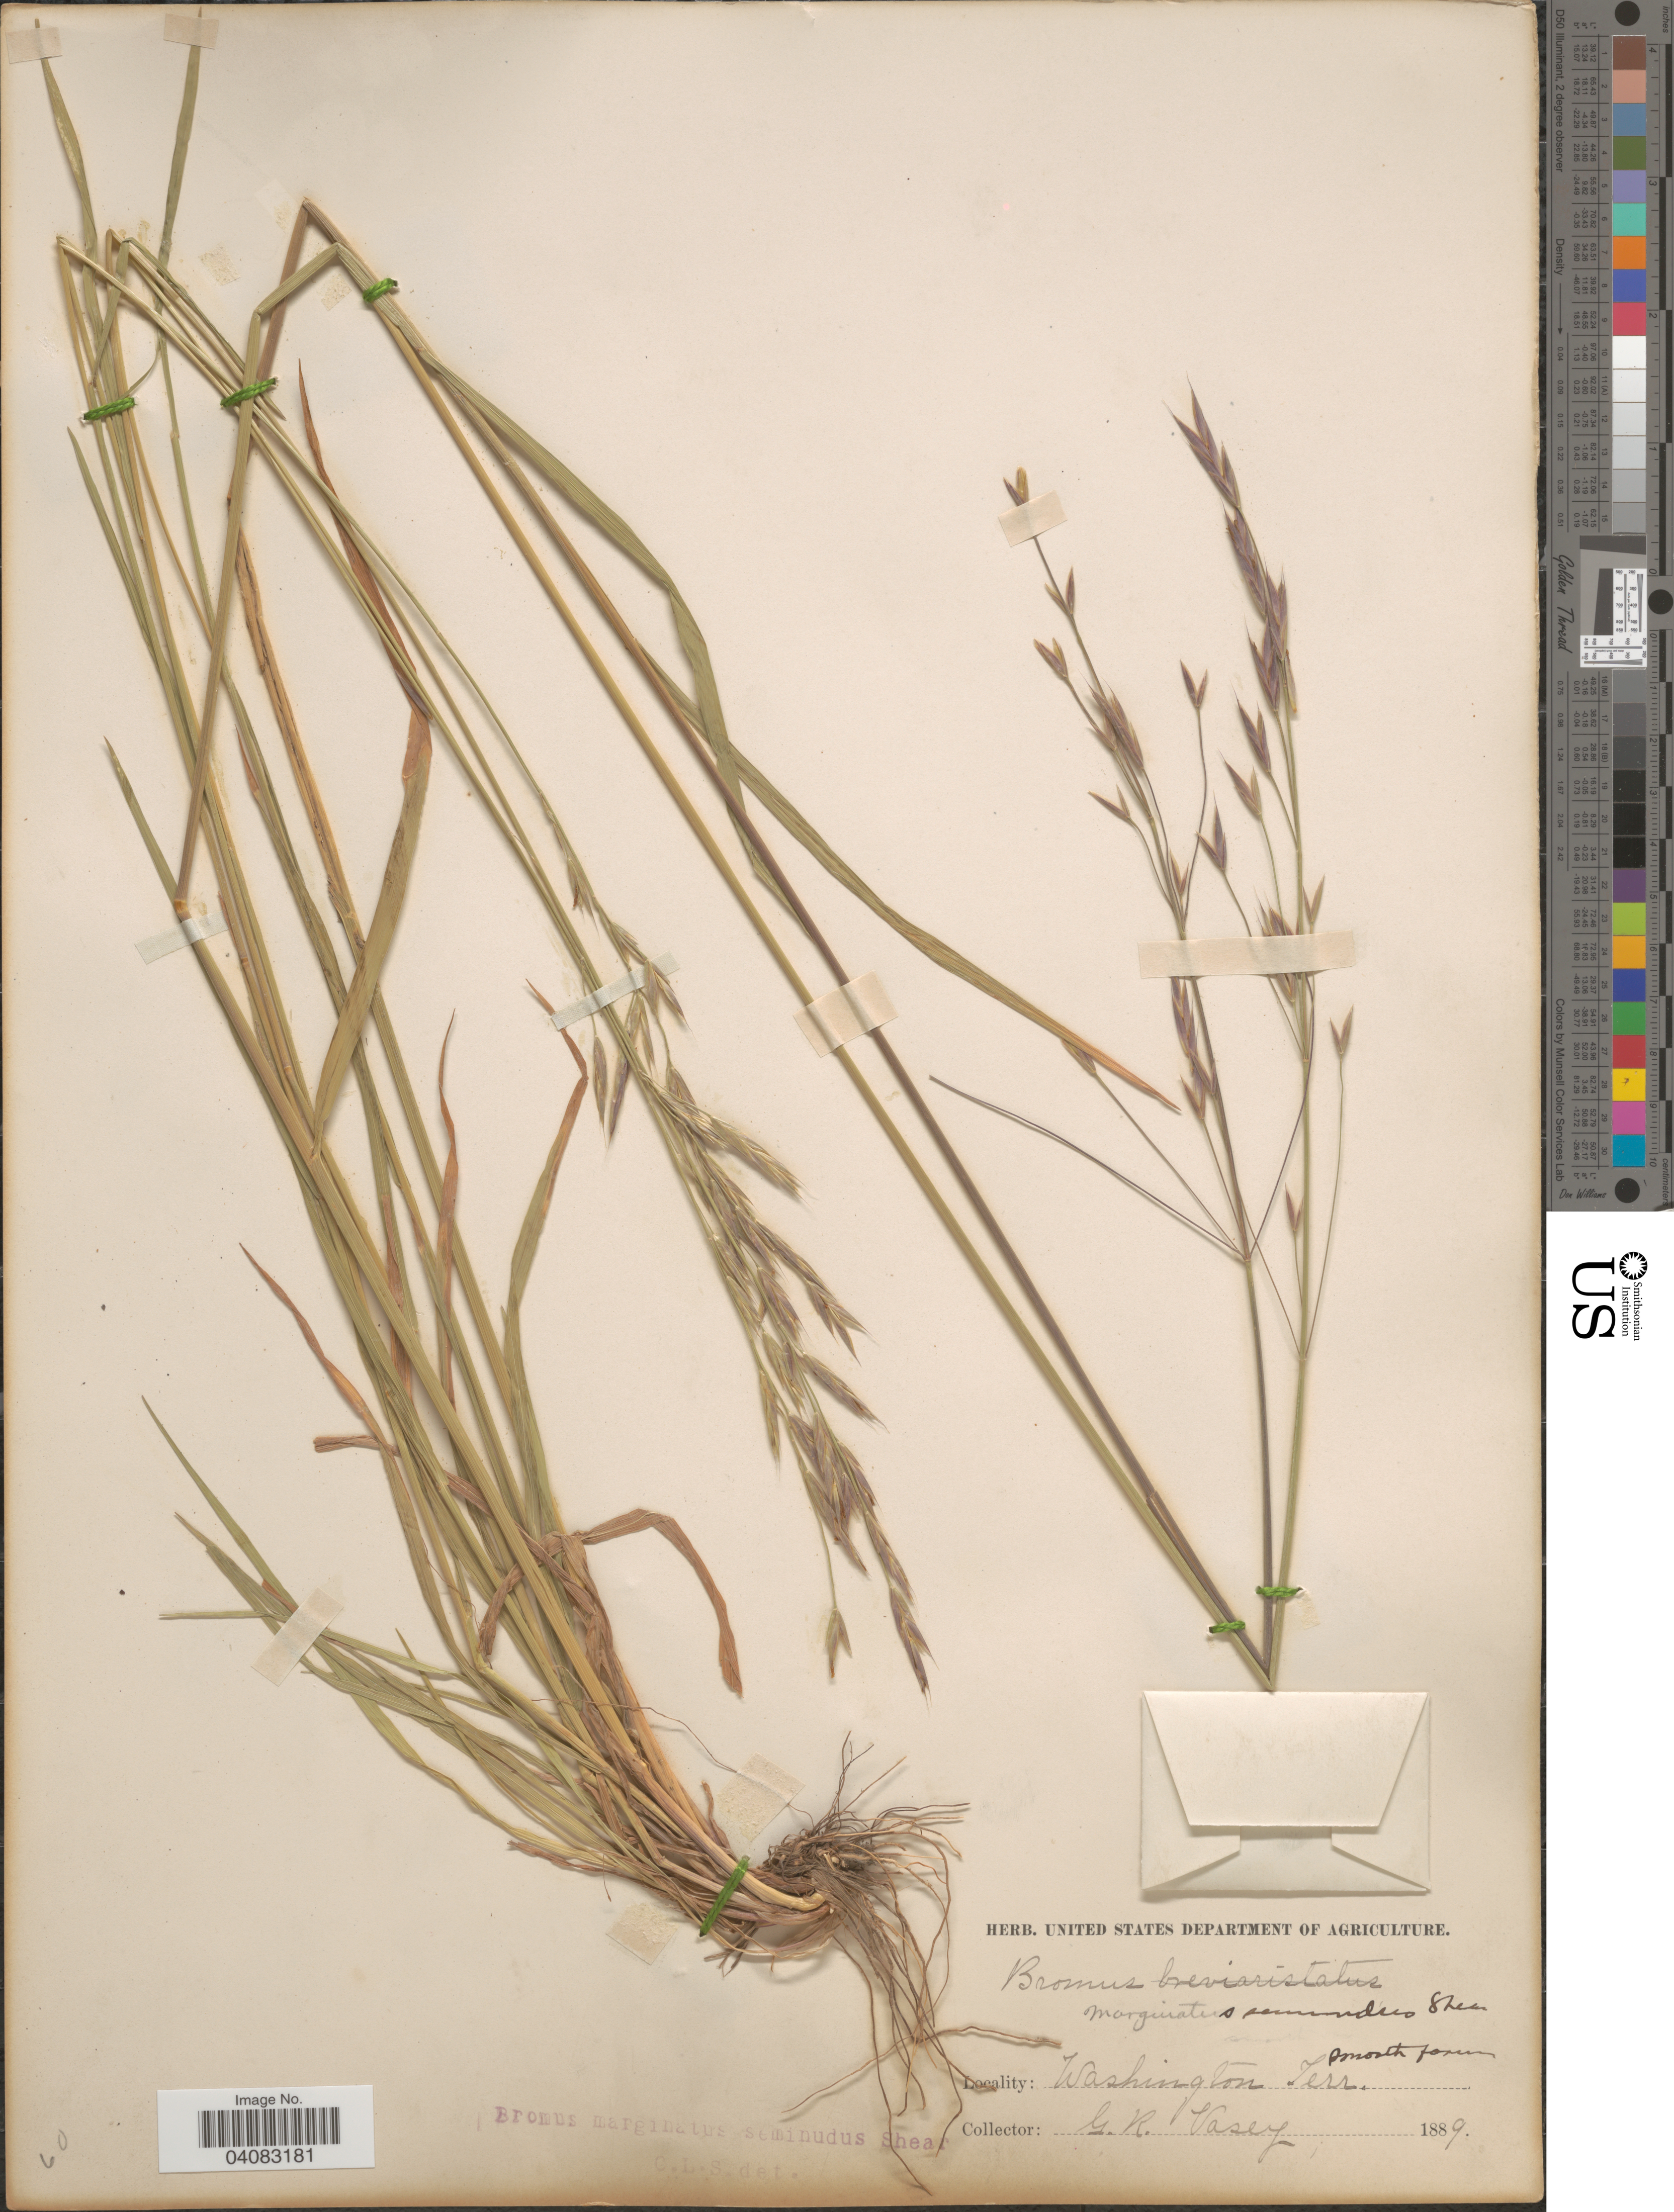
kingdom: Plantae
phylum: Tracheophyta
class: Liliopsida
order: Poales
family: Poaceae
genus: Bromus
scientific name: Bromus marginatus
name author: Nees ex Steud.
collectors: G. R. Vasey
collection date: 1889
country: United States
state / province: Washington